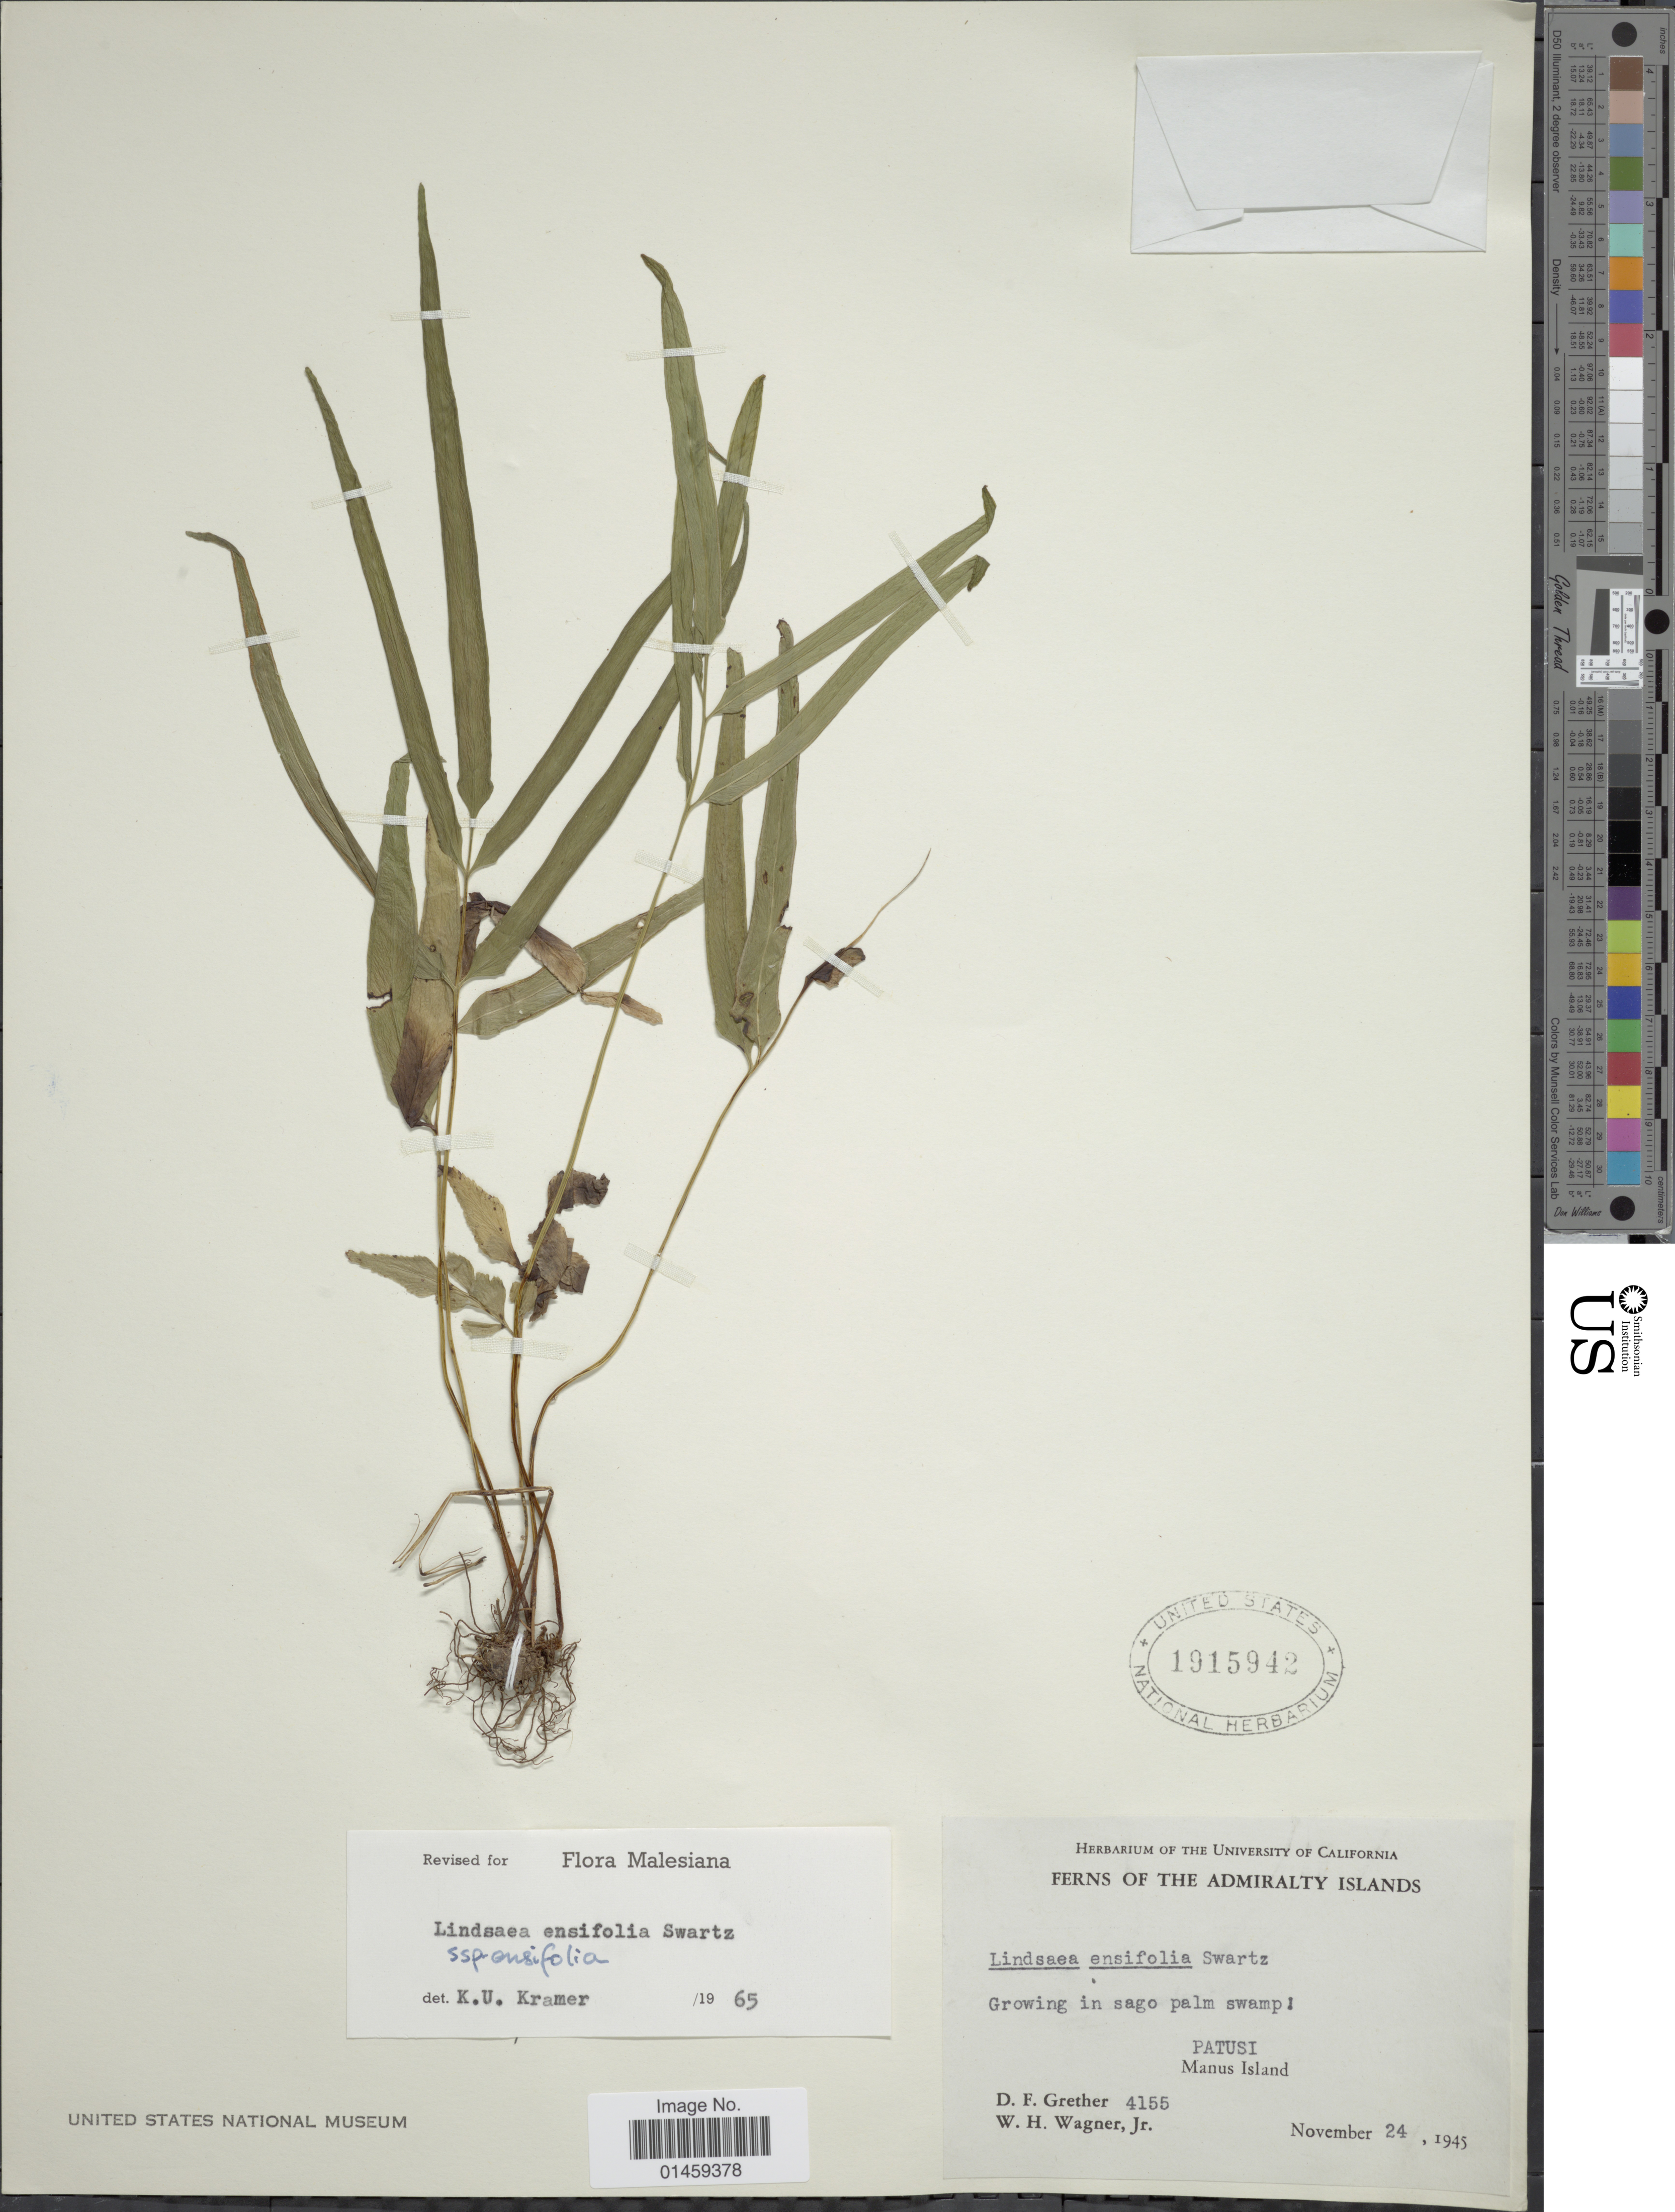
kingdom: Plantae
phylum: Tracheophyta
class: Polypodiopsida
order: Polypodiales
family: Lindsaeaceae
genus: Lindsaea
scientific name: Lindsaea ensifolia subsp. ensifolia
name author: Sw.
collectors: D. F. Grether & W. H. Wagner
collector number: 4155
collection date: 1945-11-24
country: Papua New Guinea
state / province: Manus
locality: Ferns of the Admiralty Islands. Patusi. Manus Island.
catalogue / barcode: US 1915942